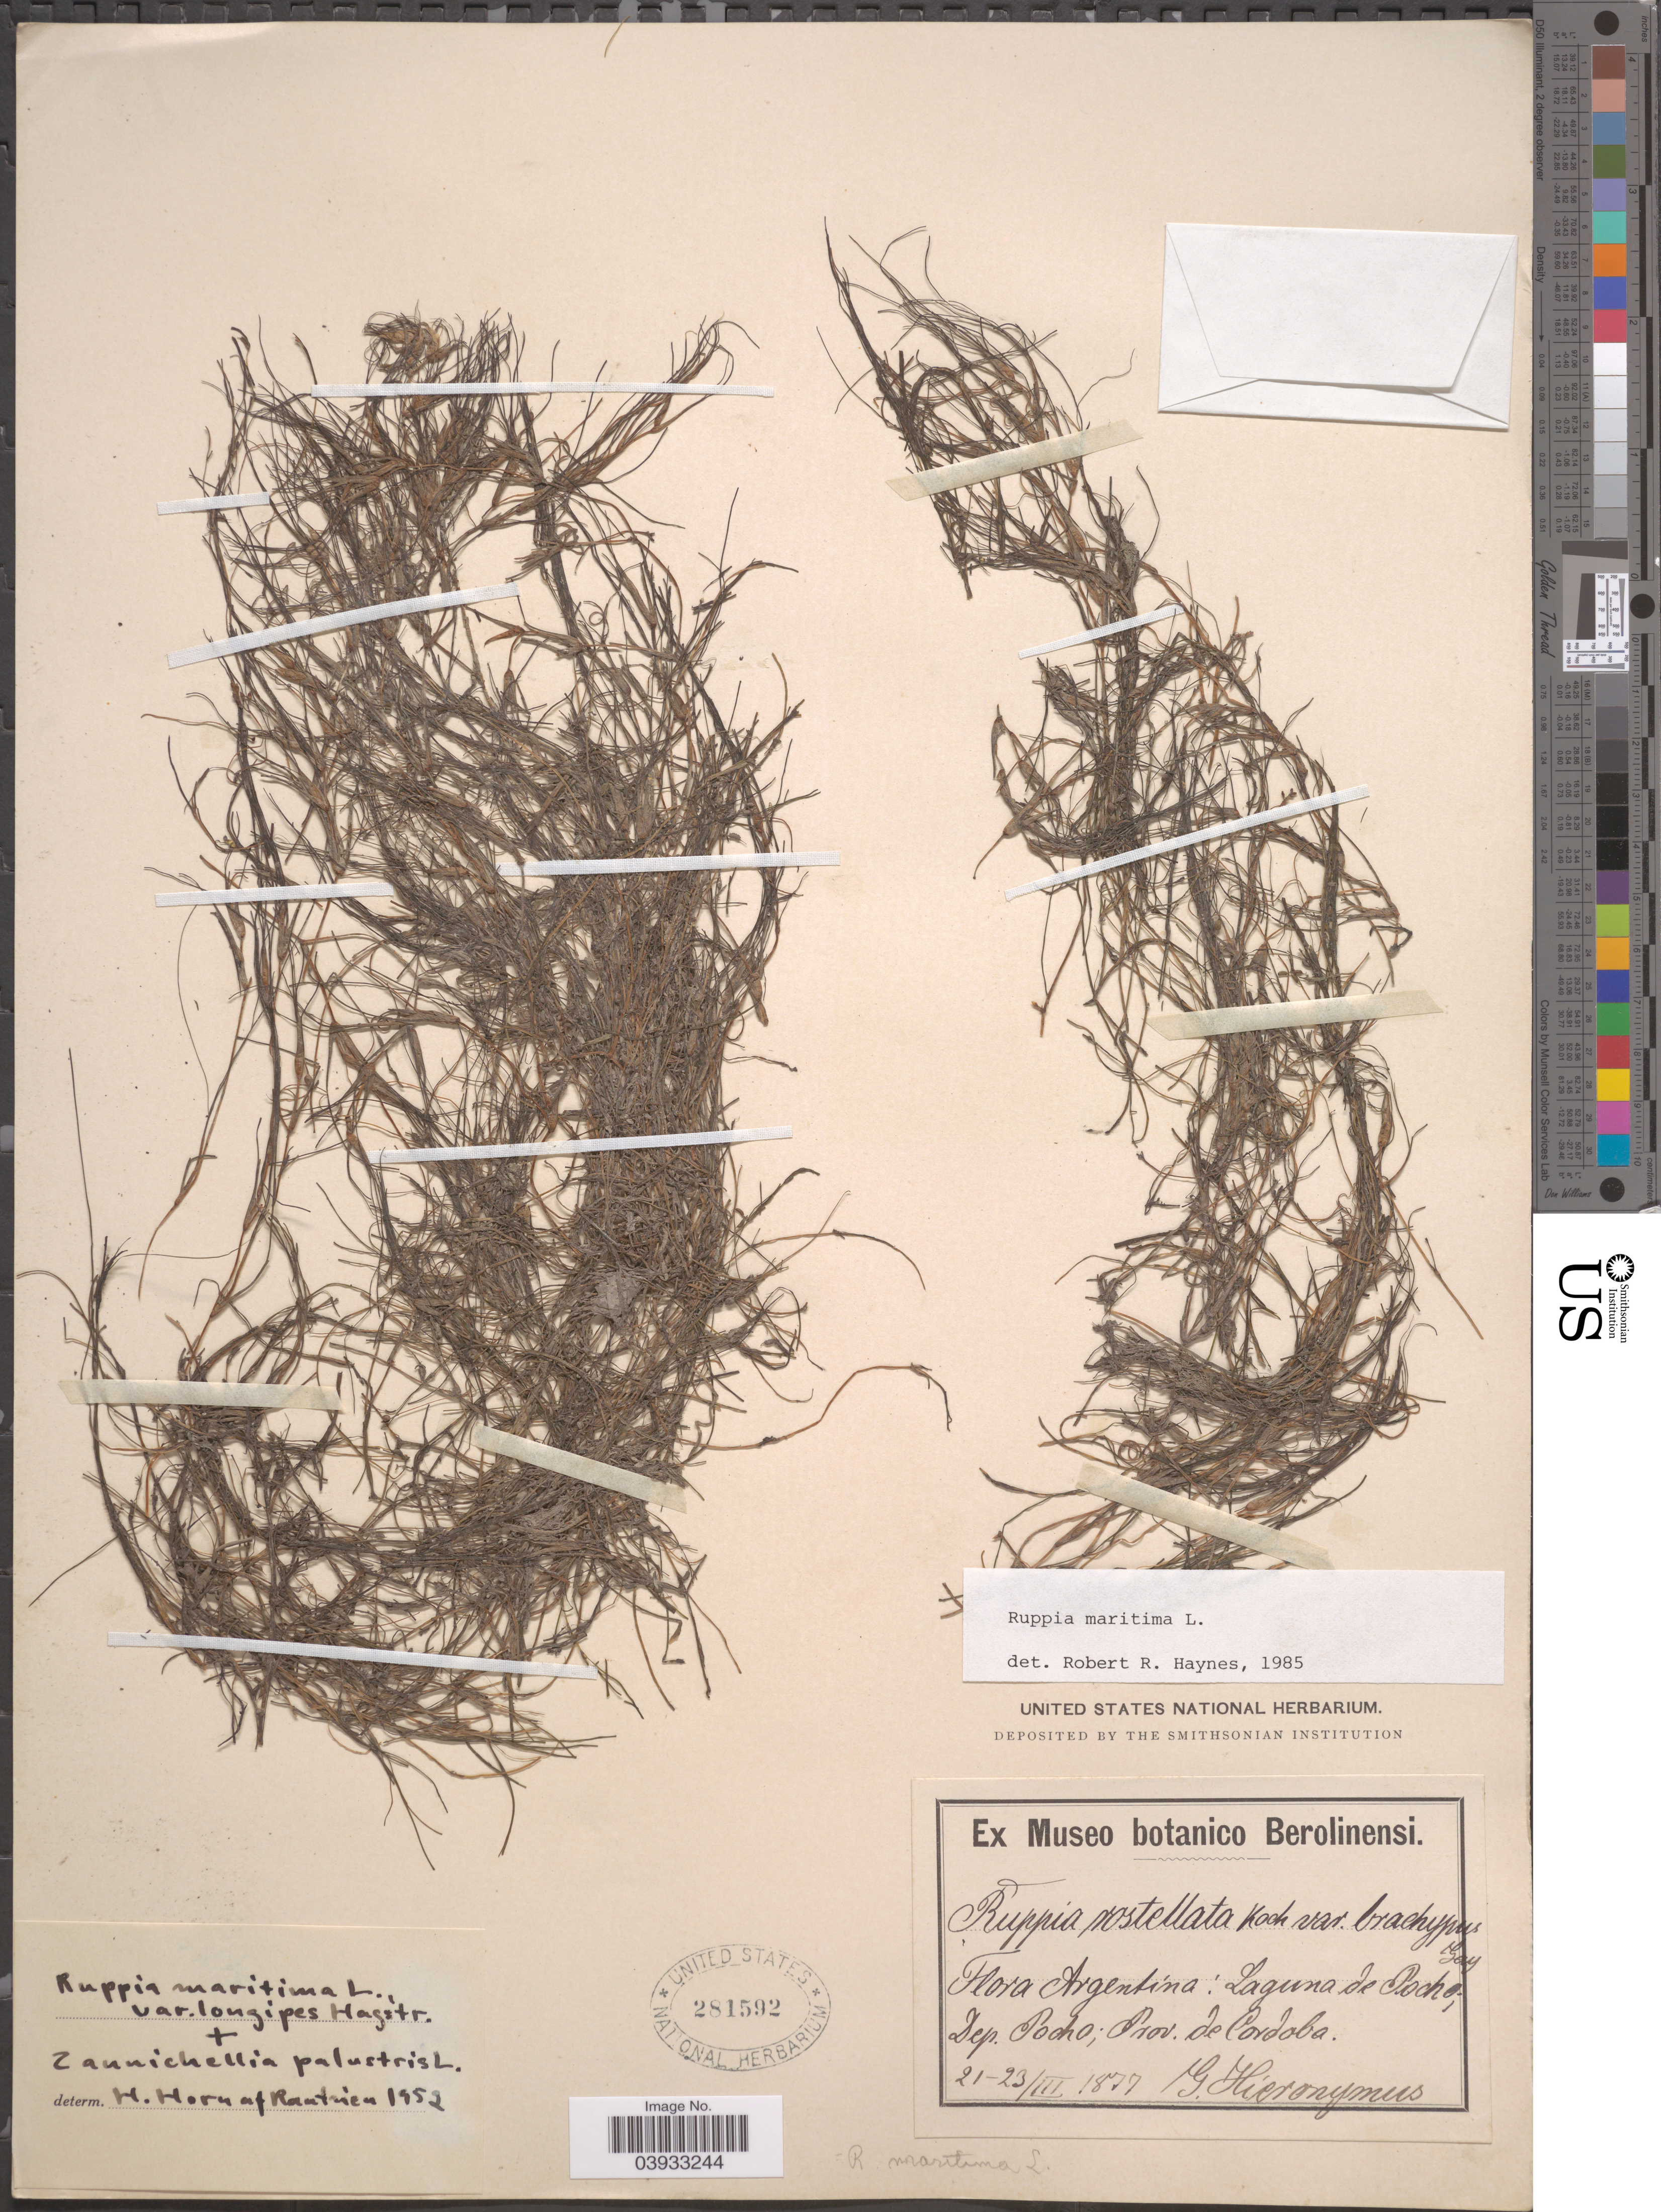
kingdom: Plantae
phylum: Tracheophyta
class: Liliopsida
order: Alismatales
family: Ruppiaceae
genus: Ruppia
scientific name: Ruppia maritima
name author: L.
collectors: G. H. Hieronymus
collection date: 1877-03-21/1877-03-23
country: Argentina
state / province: Cordoba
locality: Laguna de Pocho, Dep. Pocho.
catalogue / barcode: US 281592